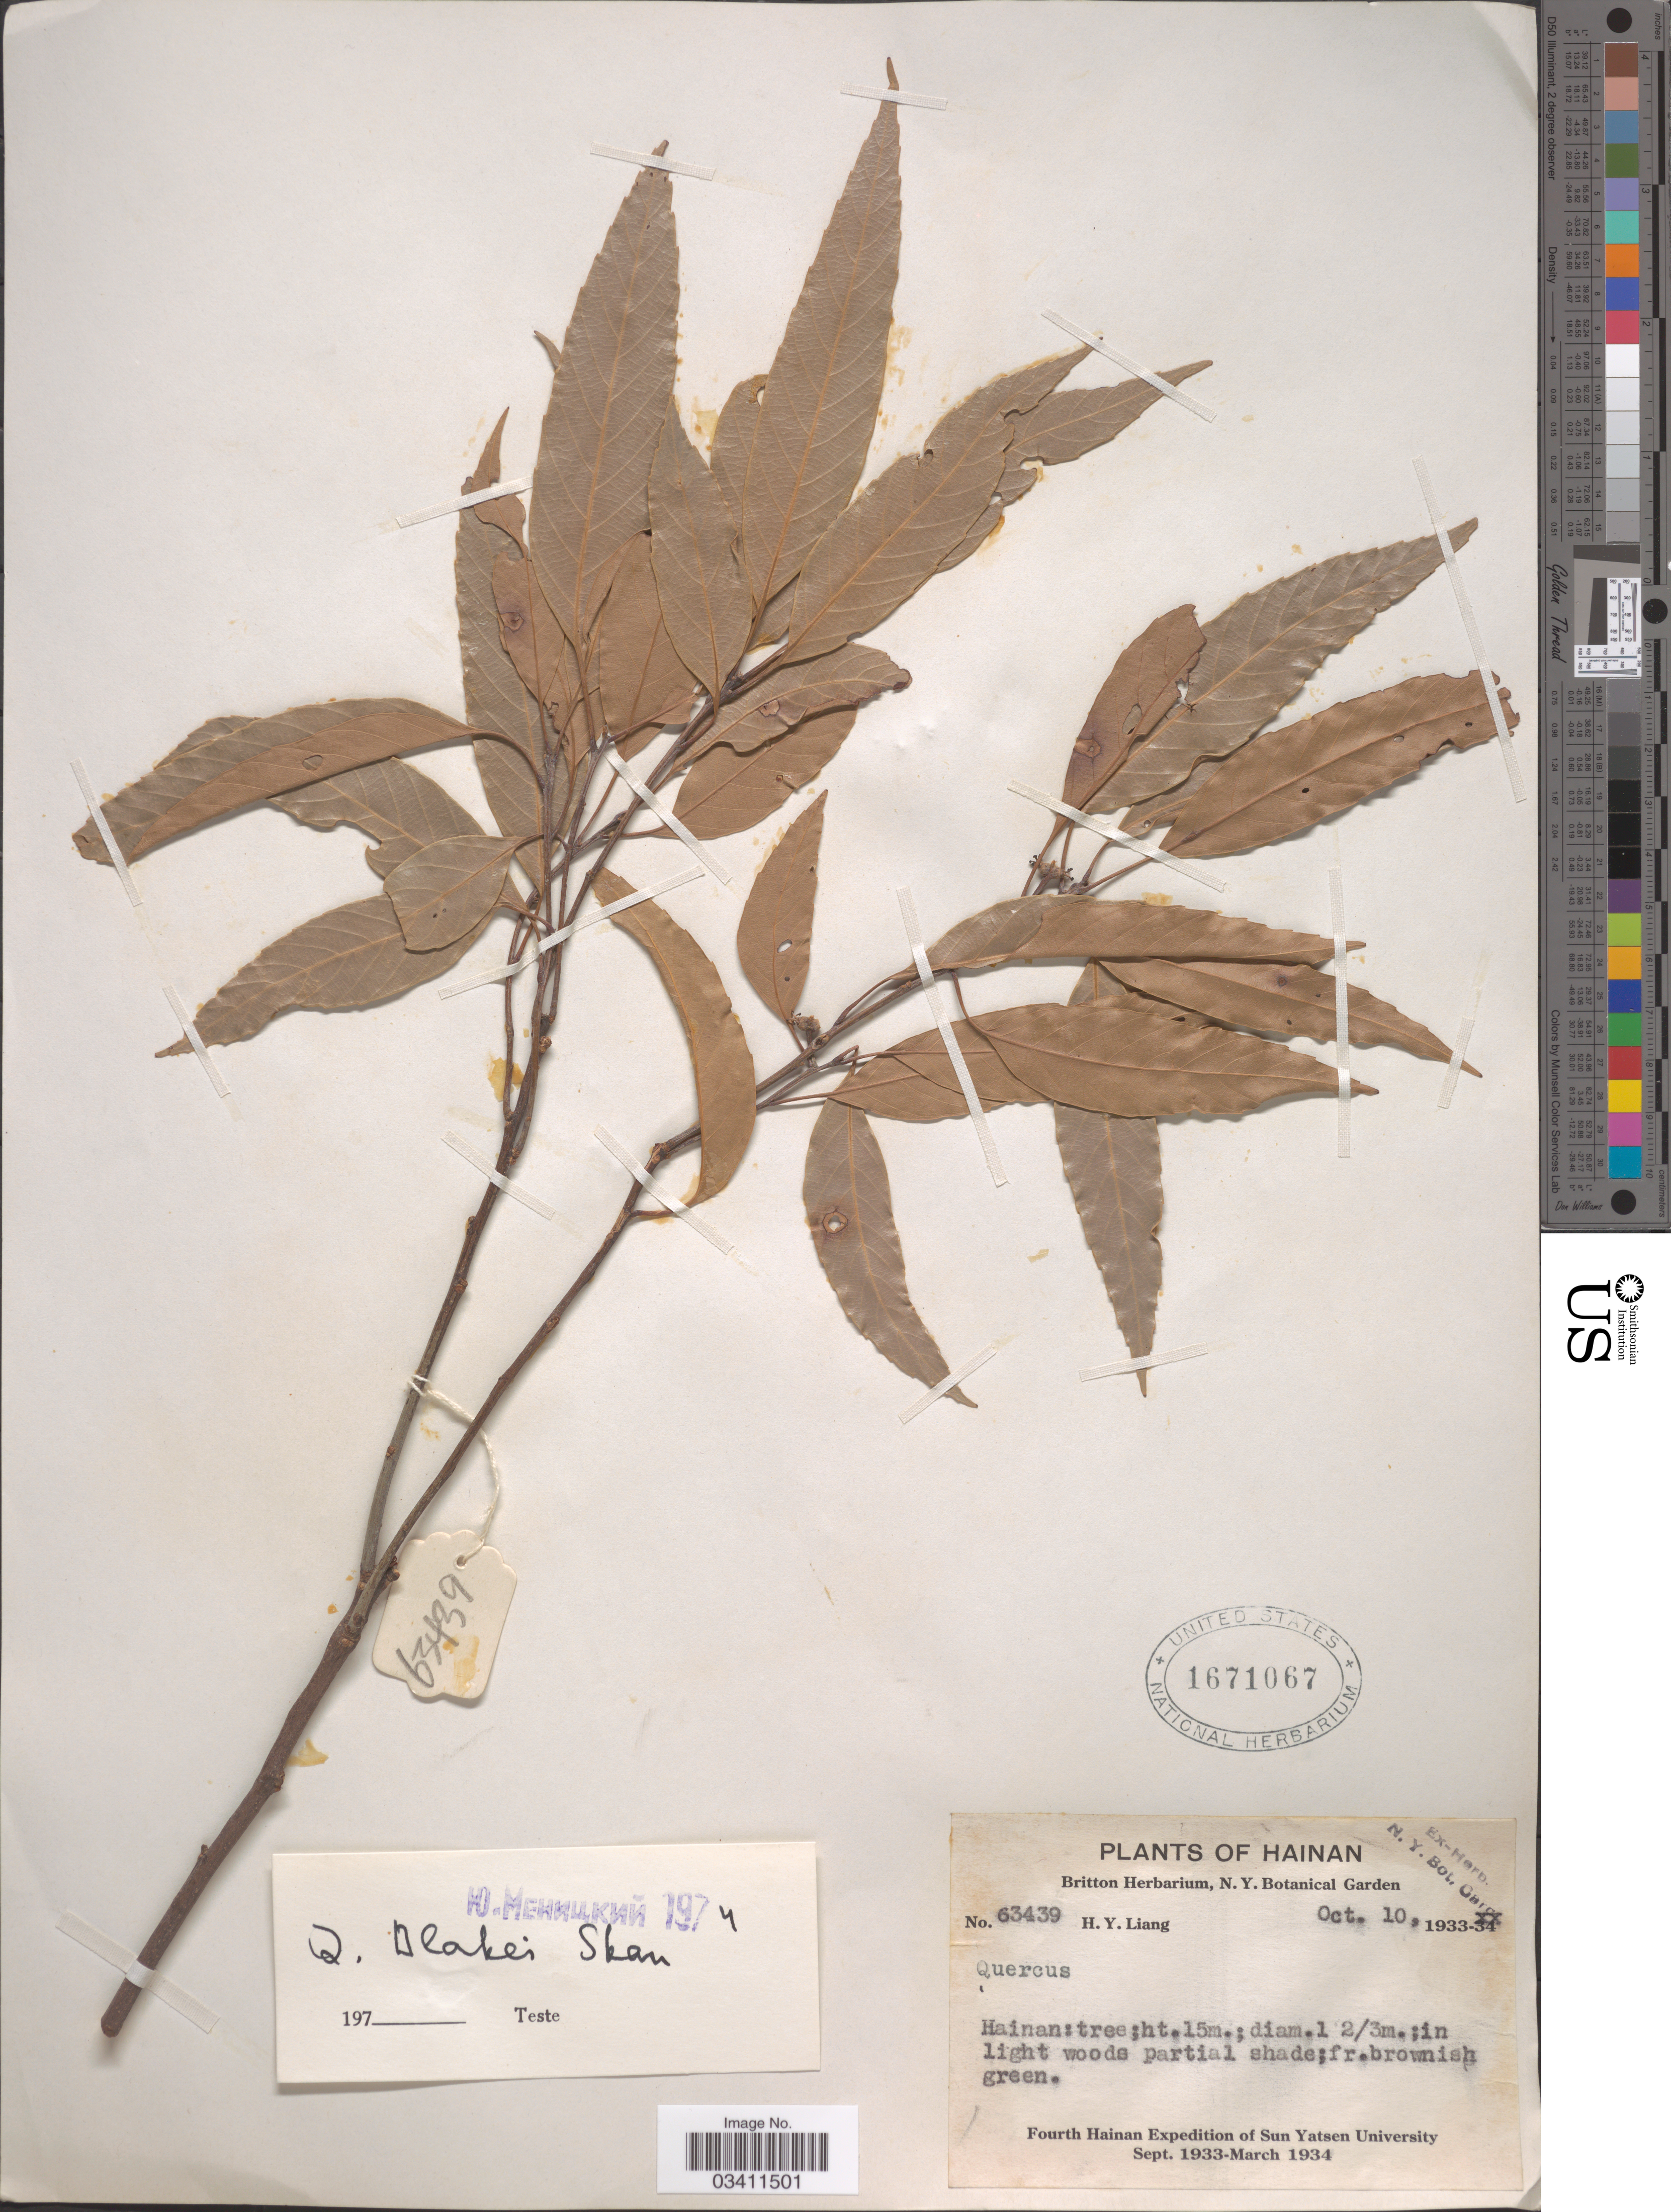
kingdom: Plantae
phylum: Tracheophyta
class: Magnoliopsida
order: Fagales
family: Fagaceae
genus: Quercus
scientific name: Quercus blakei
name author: Skan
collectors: H. Y. Liang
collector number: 63439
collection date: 1933-10-10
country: China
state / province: Hainan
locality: Hainan.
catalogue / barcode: US 1671067